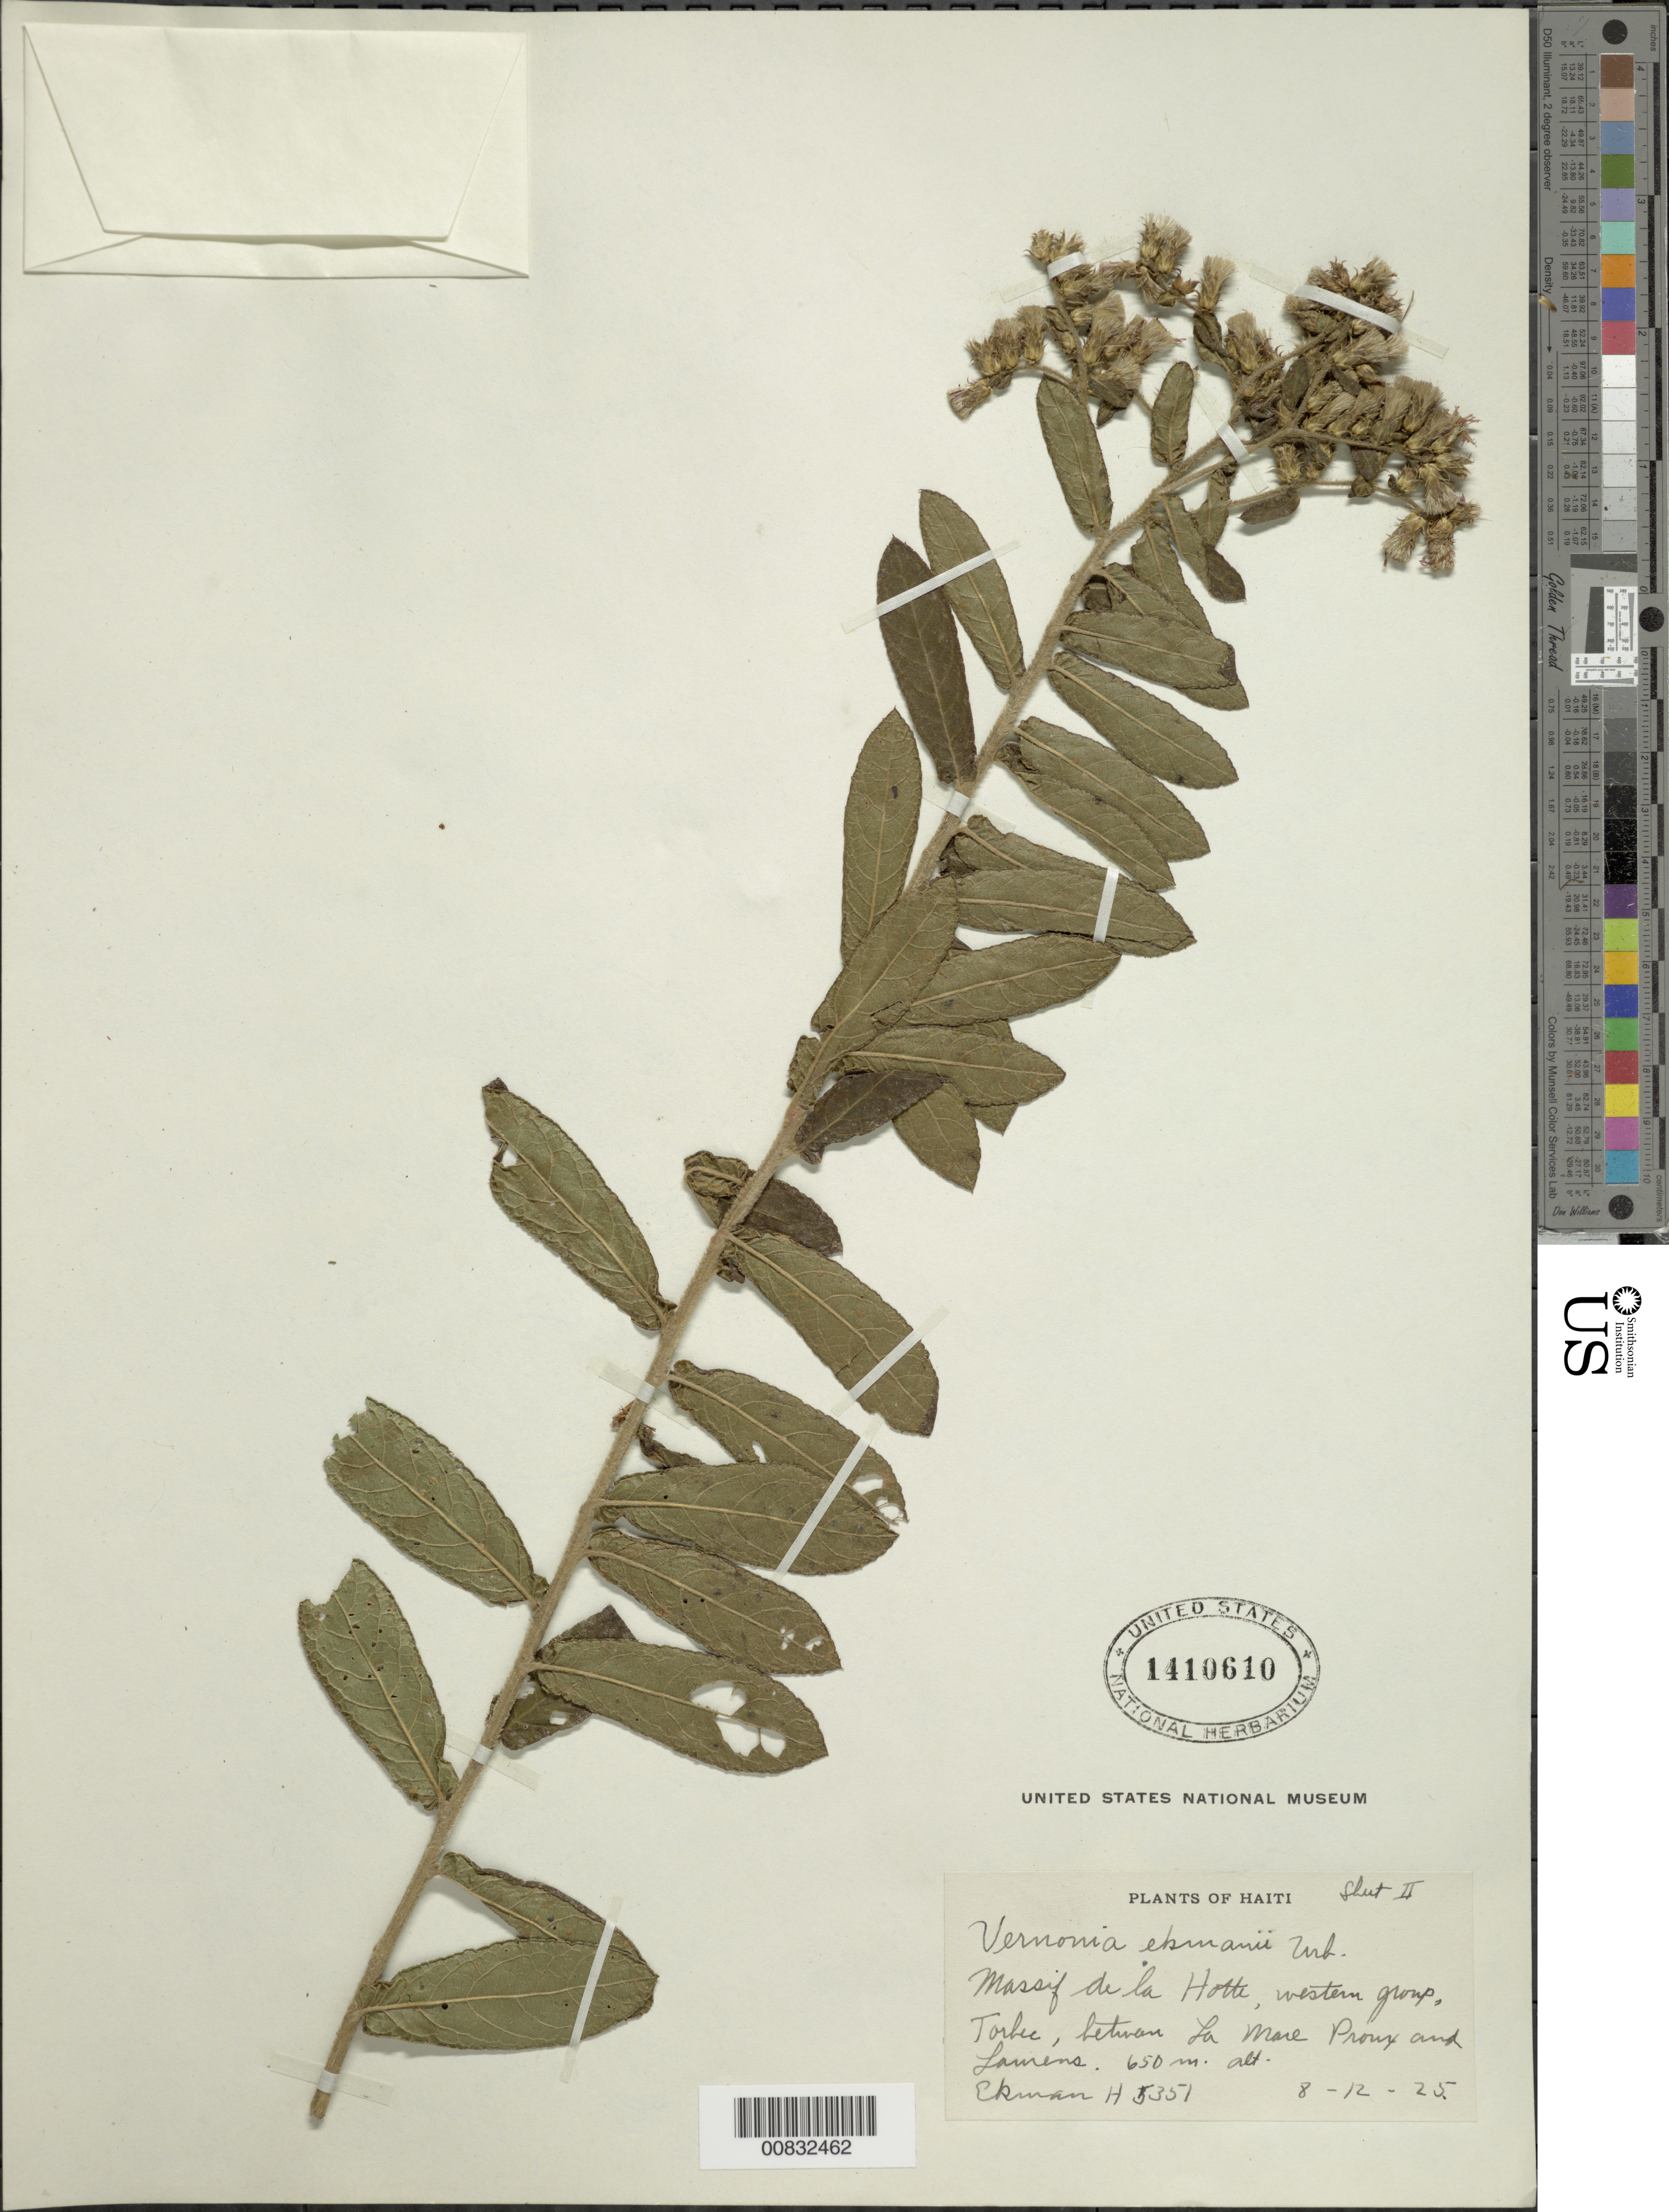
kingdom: Plantae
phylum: Tracheophyta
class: Magnoliopsida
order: Asterales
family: Asteraceae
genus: Lepidaploa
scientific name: Lepidaploa ekmanii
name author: (Urb.) H. Rob.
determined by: Keeley, S. C.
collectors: E. L. Ekman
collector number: H 5351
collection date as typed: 08 Dec 1925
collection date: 1925-12-08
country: Haiti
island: Hispaniola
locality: Massif de la Hotte, western group, Torbec between La-Mare-Proux and Laurent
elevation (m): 650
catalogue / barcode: US 1410610